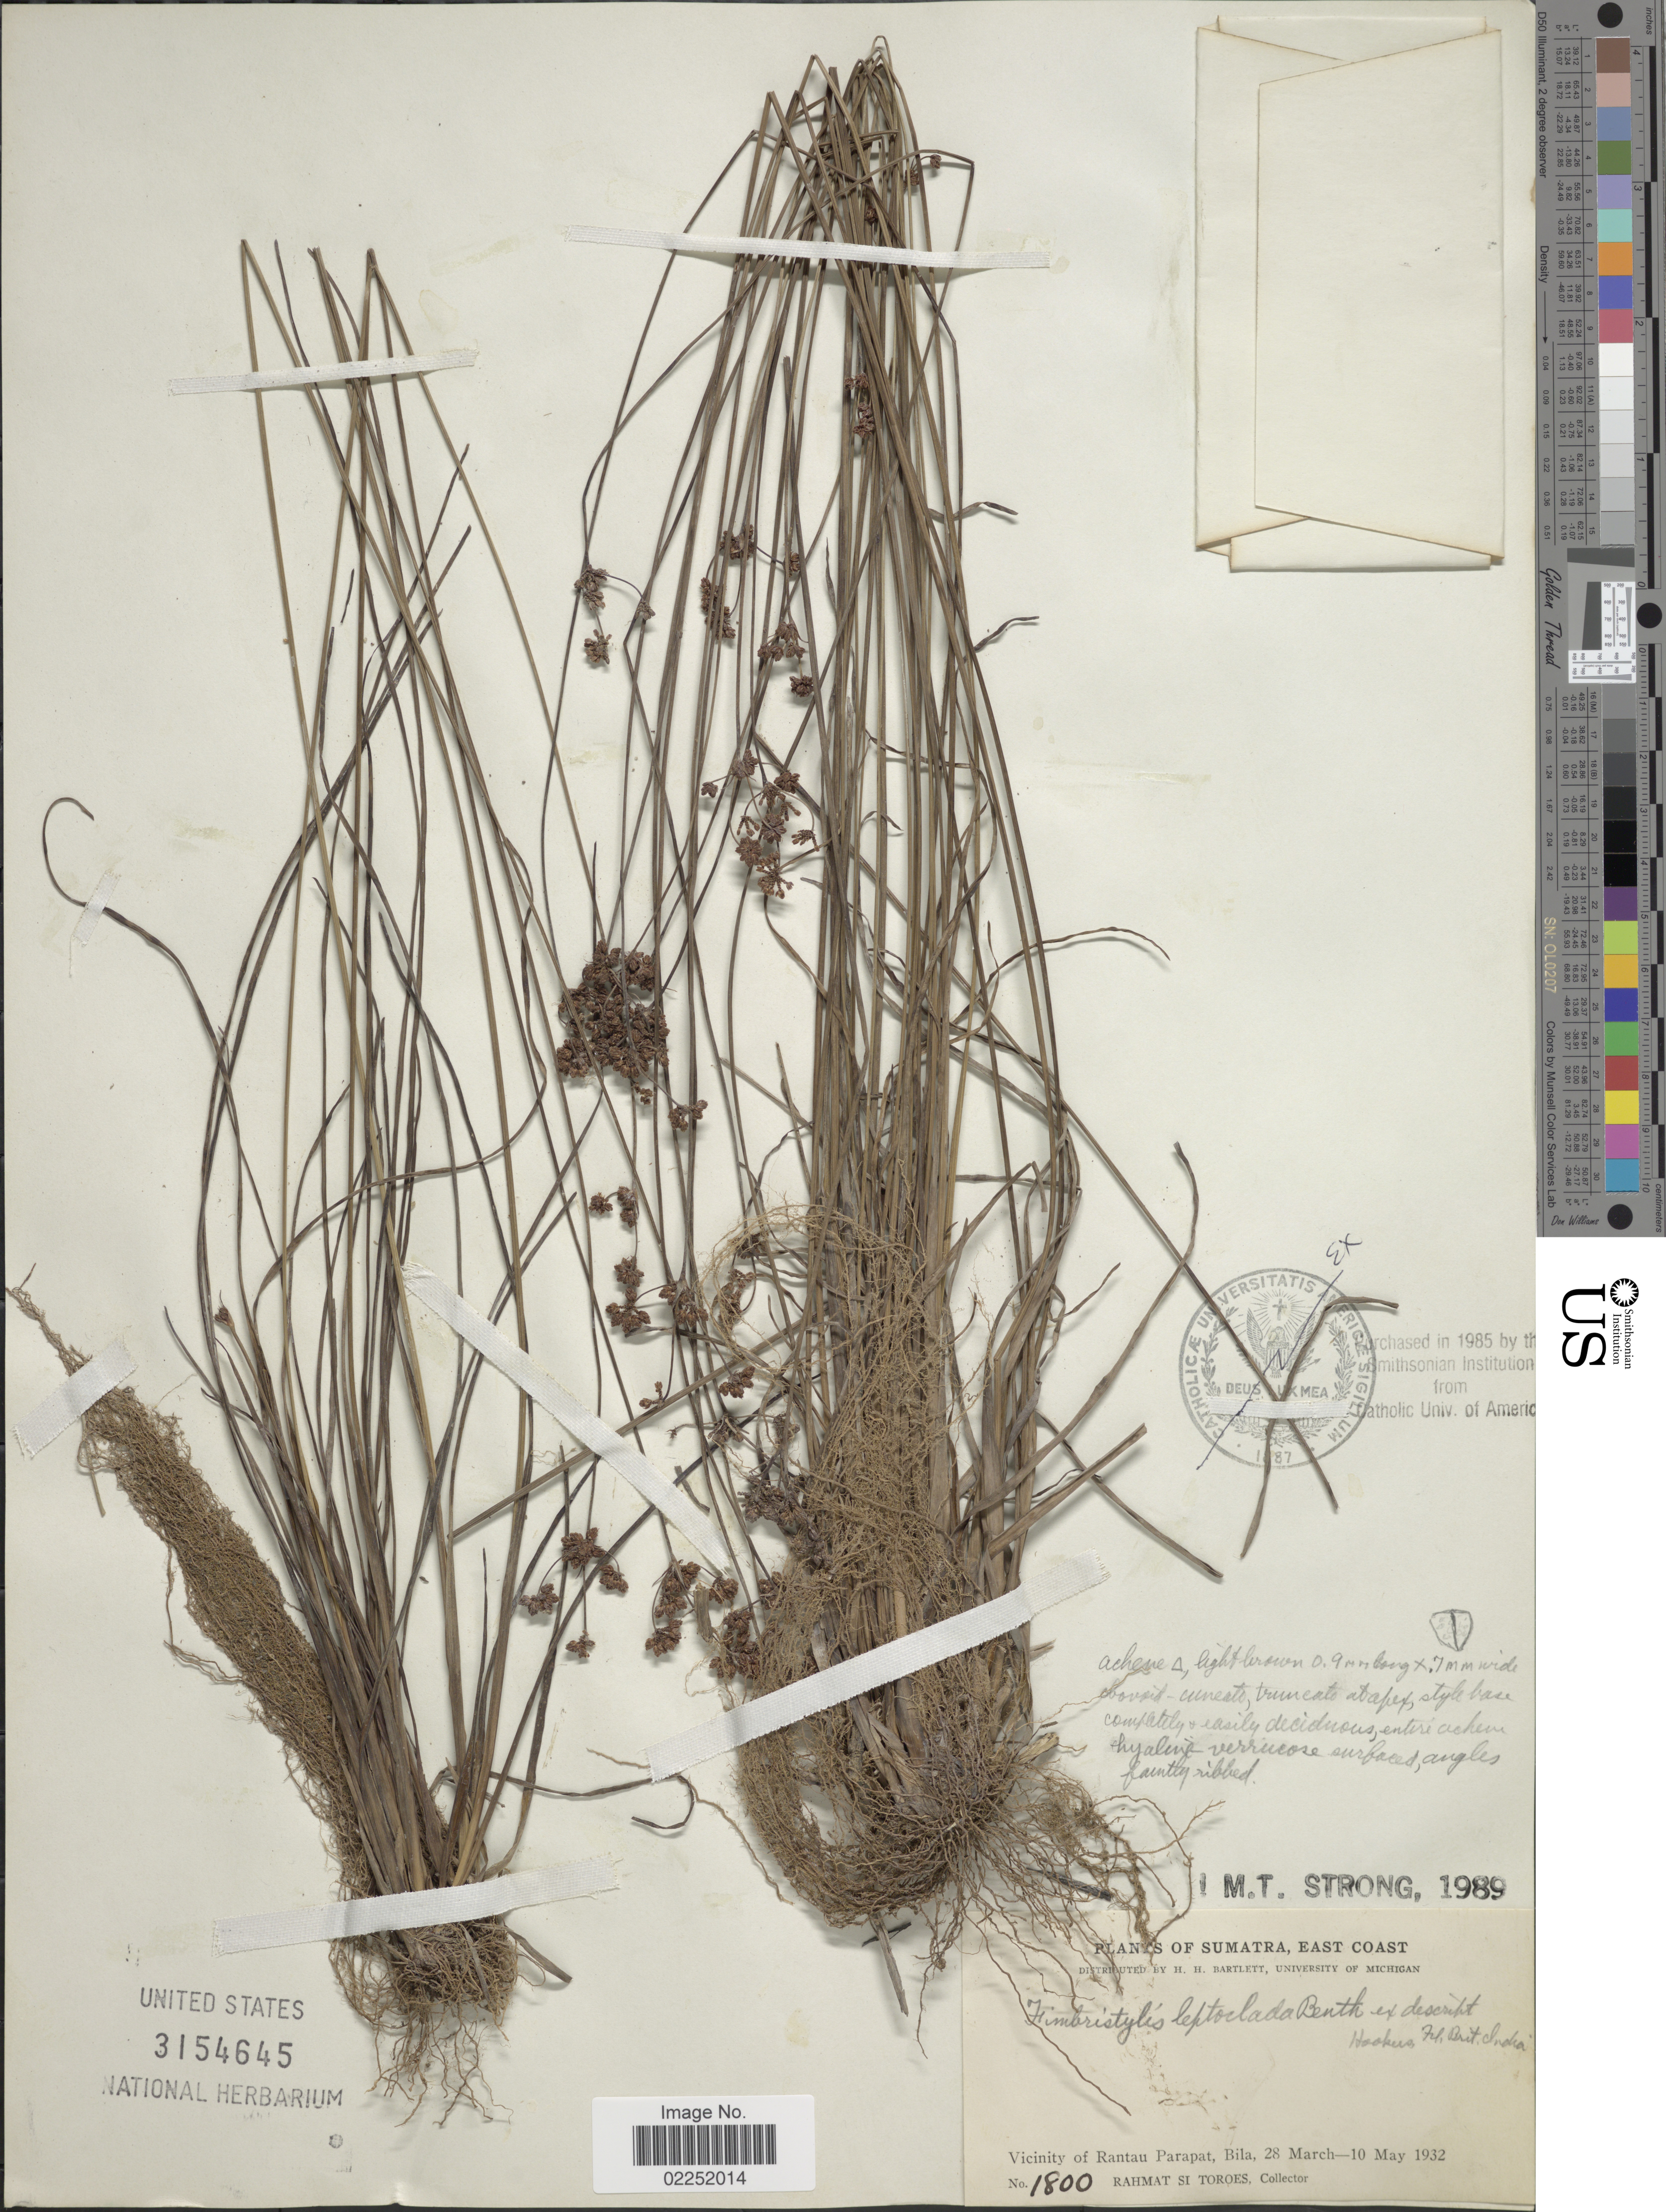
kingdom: Plantae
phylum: Tracheophyta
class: Liliopsida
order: Poales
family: Cyperaceae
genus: Fimbristylis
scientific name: Fimbristylis leptoclada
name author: Benth.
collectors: Rahmat Si Boeea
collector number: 1800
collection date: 1932-03-28/1932-05-10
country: Indonesia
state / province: Sumatra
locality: East Coast, Vicinity of Rantau Parapat, Bila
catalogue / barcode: US 3154645